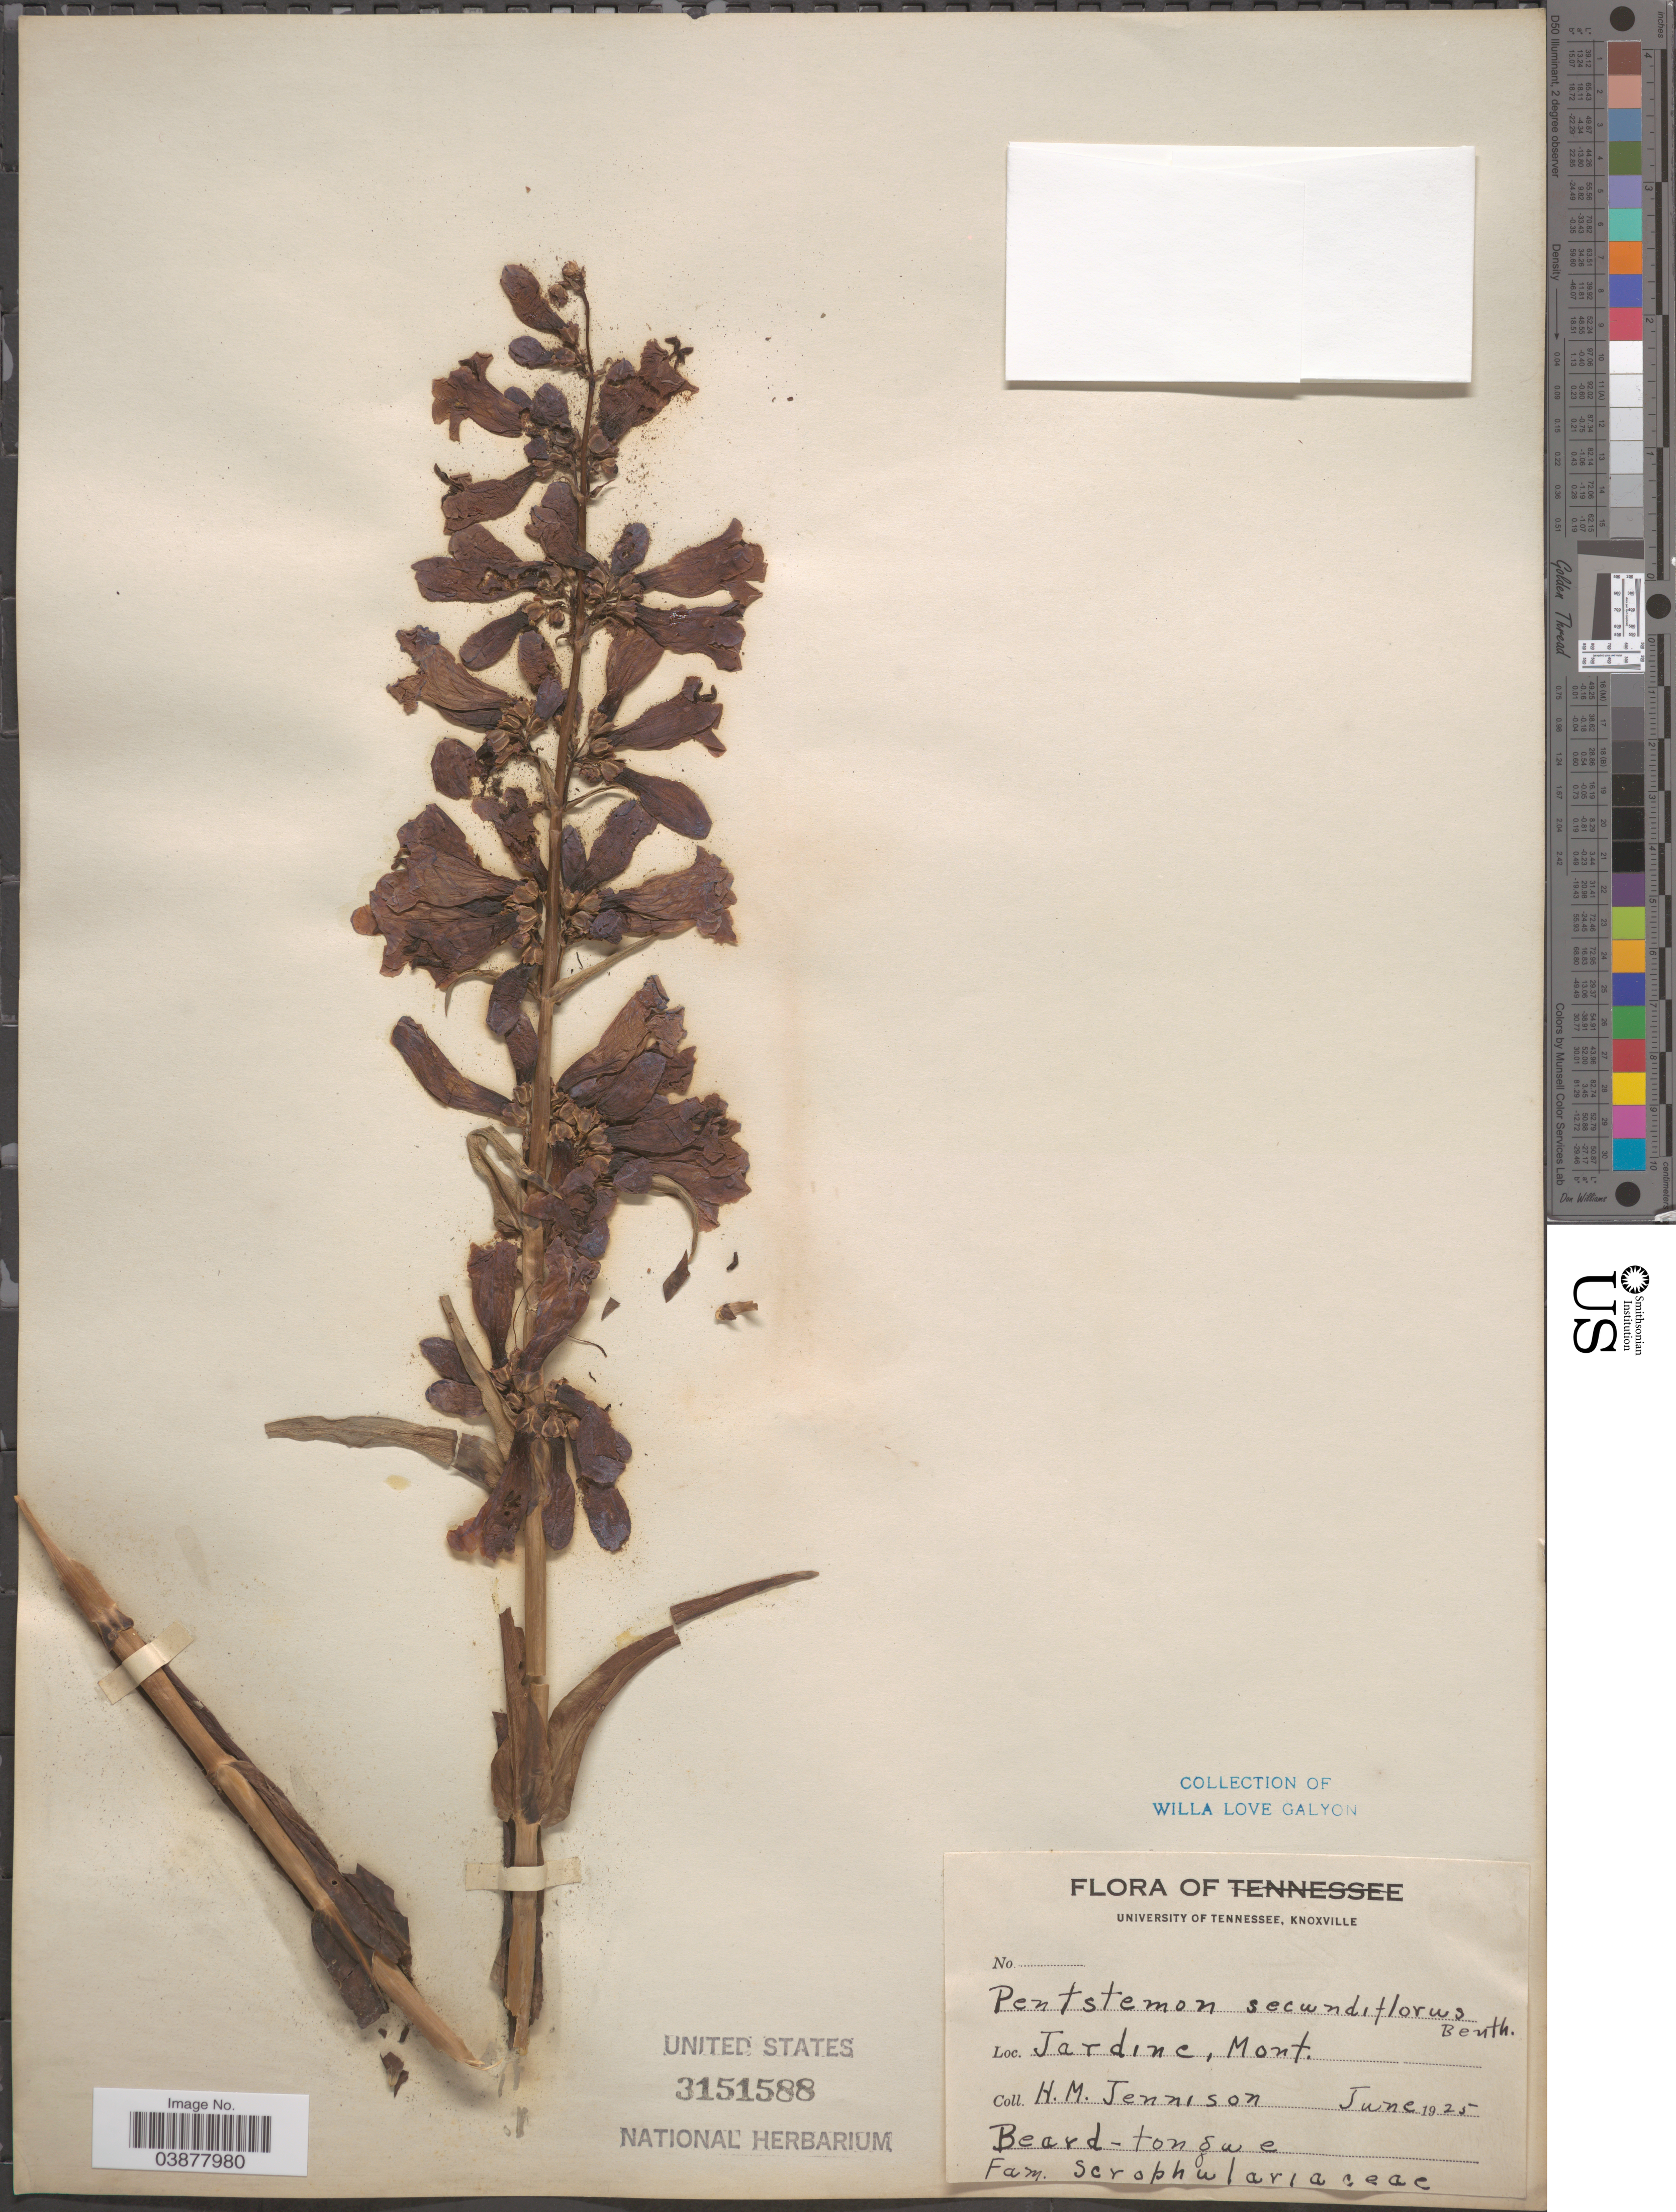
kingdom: Plantae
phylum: Tracheophyta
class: Magnoliopsida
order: Lamiales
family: Plantaginaceae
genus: Penstemon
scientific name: Penstemon secundiflorus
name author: Benth.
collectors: H. Jennison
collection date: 1925-06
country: United States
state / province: Montana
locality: Jardine.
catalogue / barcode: US 3151588